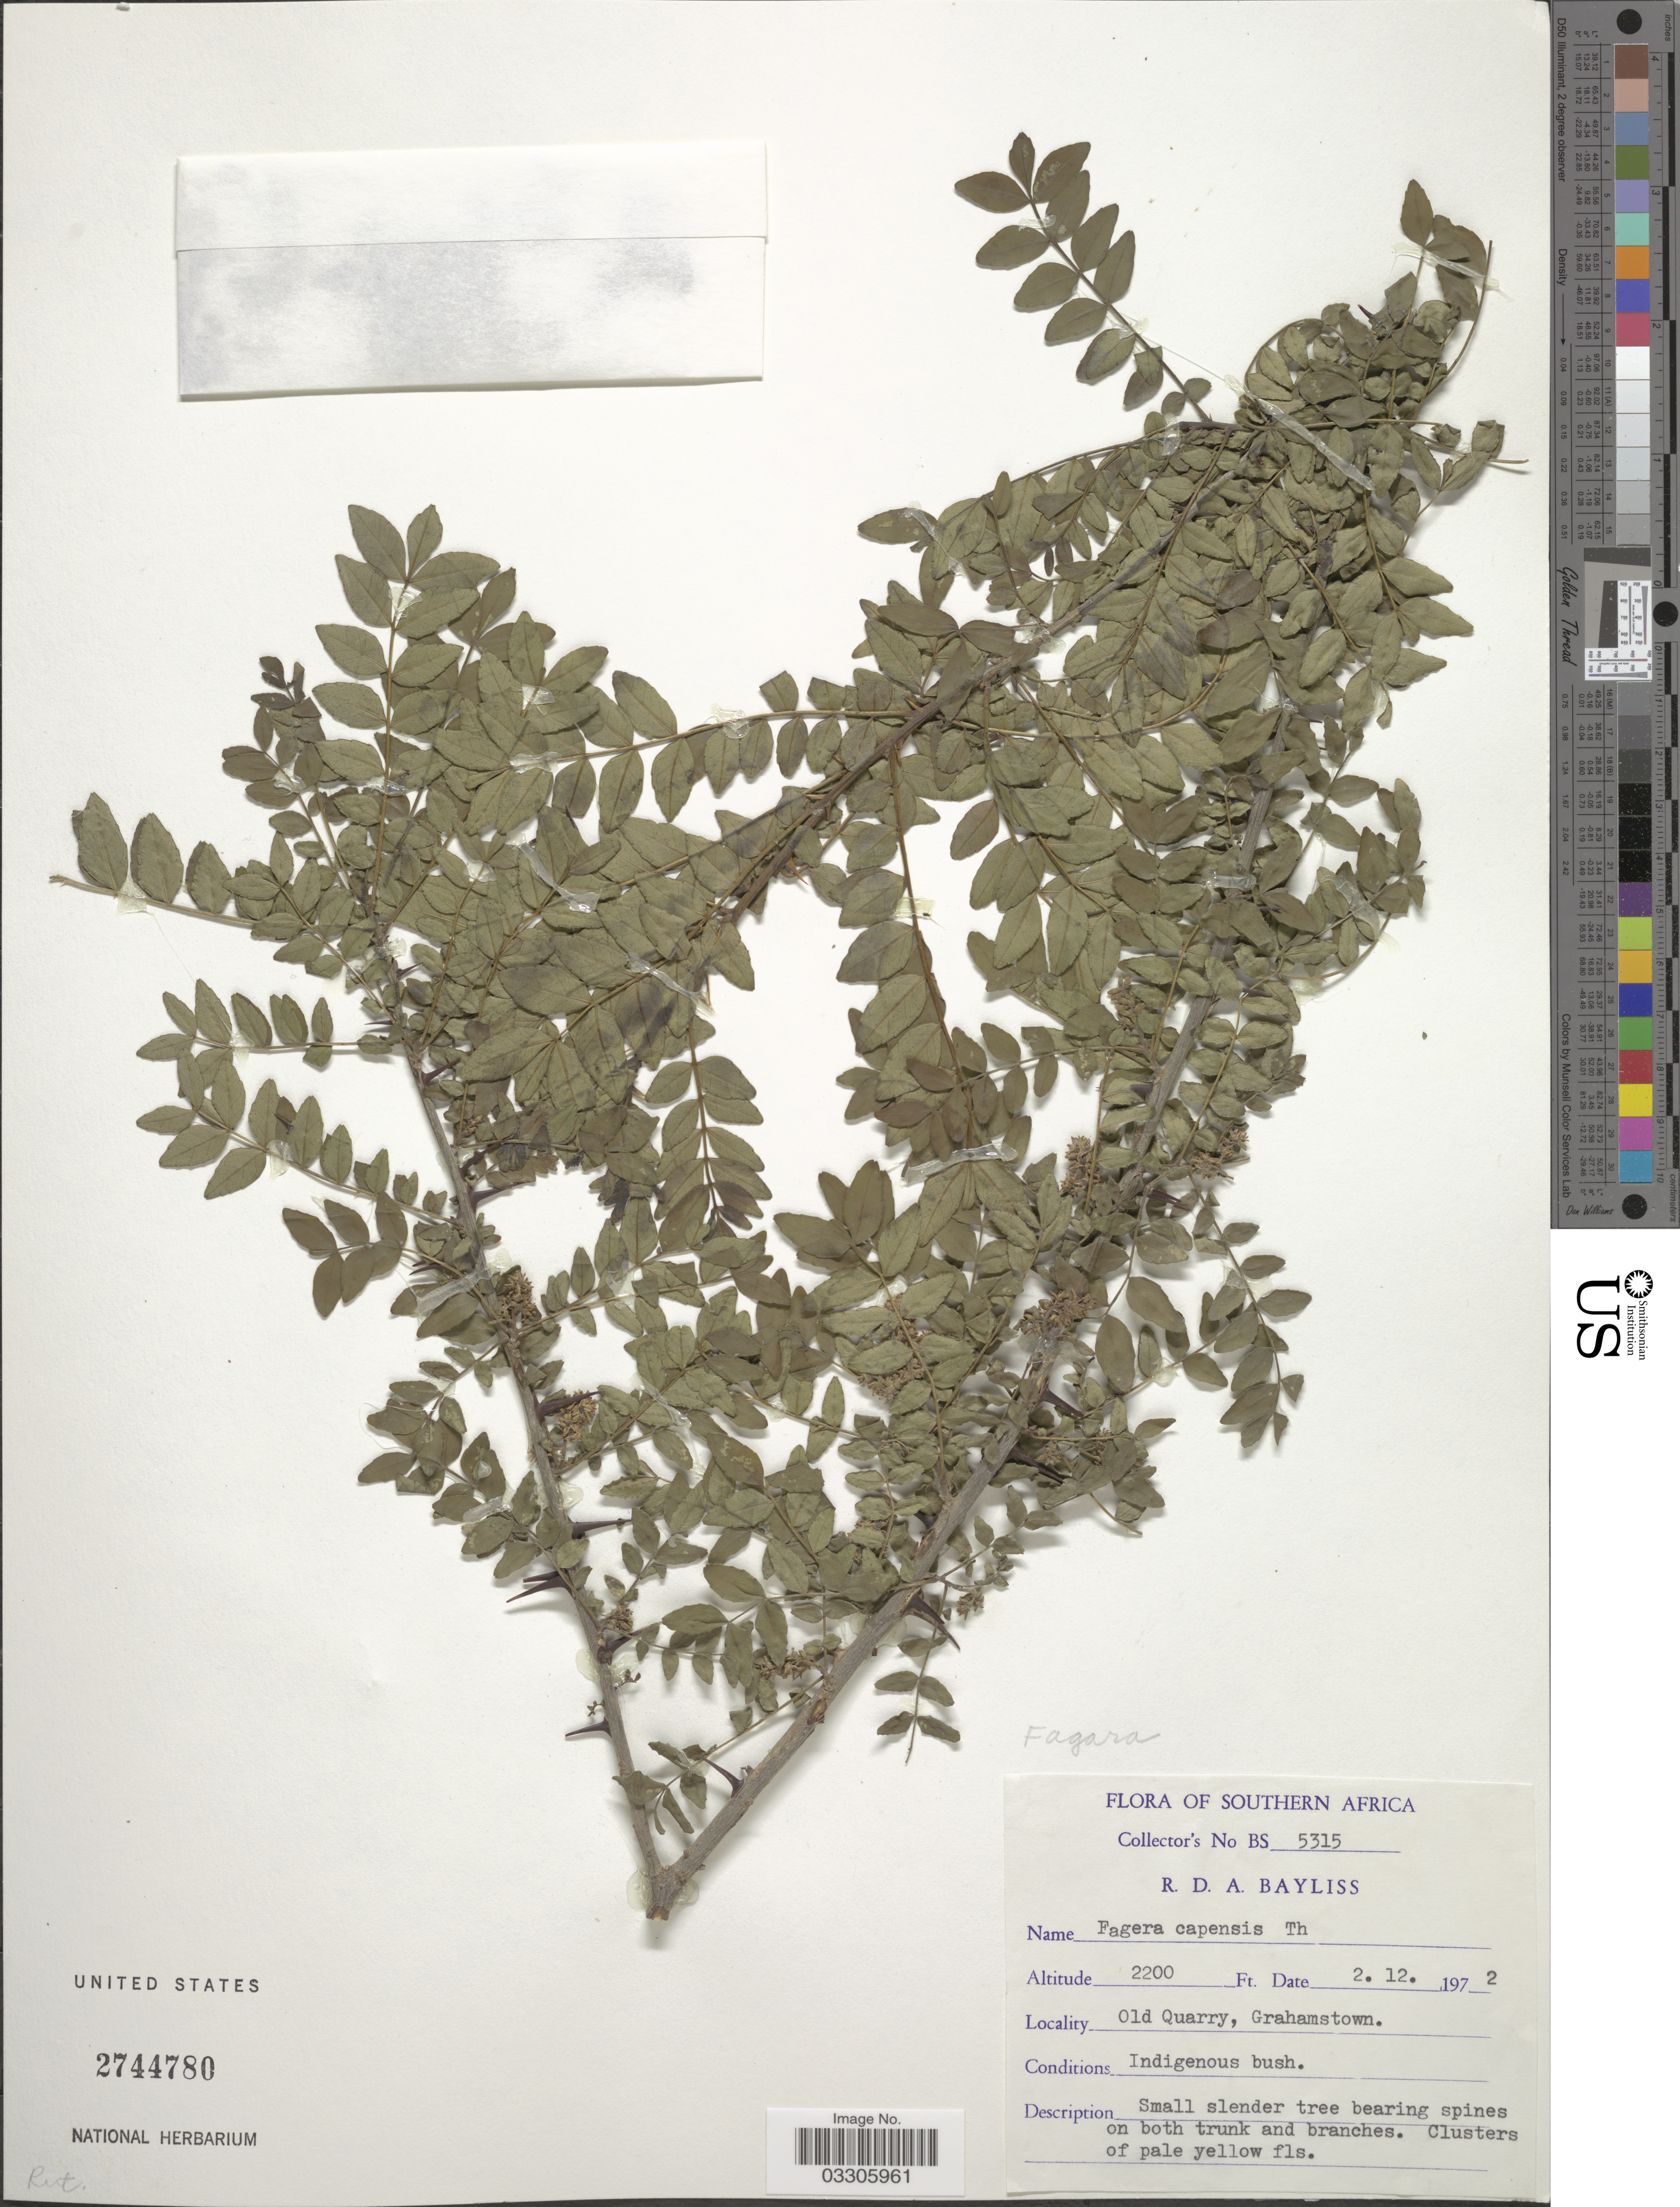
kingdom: Plantae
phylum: Tracheophyta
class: Magnoliopsida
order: Sapindales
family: Rutaceae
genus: Zanthoxylum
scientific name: Zanthoxylum capense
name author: (Thunb.) Harv.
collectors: R. Bayliss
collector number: BS5315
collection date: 1972-12-02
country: South Africa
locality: Southern Africa, Old Quarry, Grahamstown.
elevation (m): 671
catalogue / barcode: US 2744780